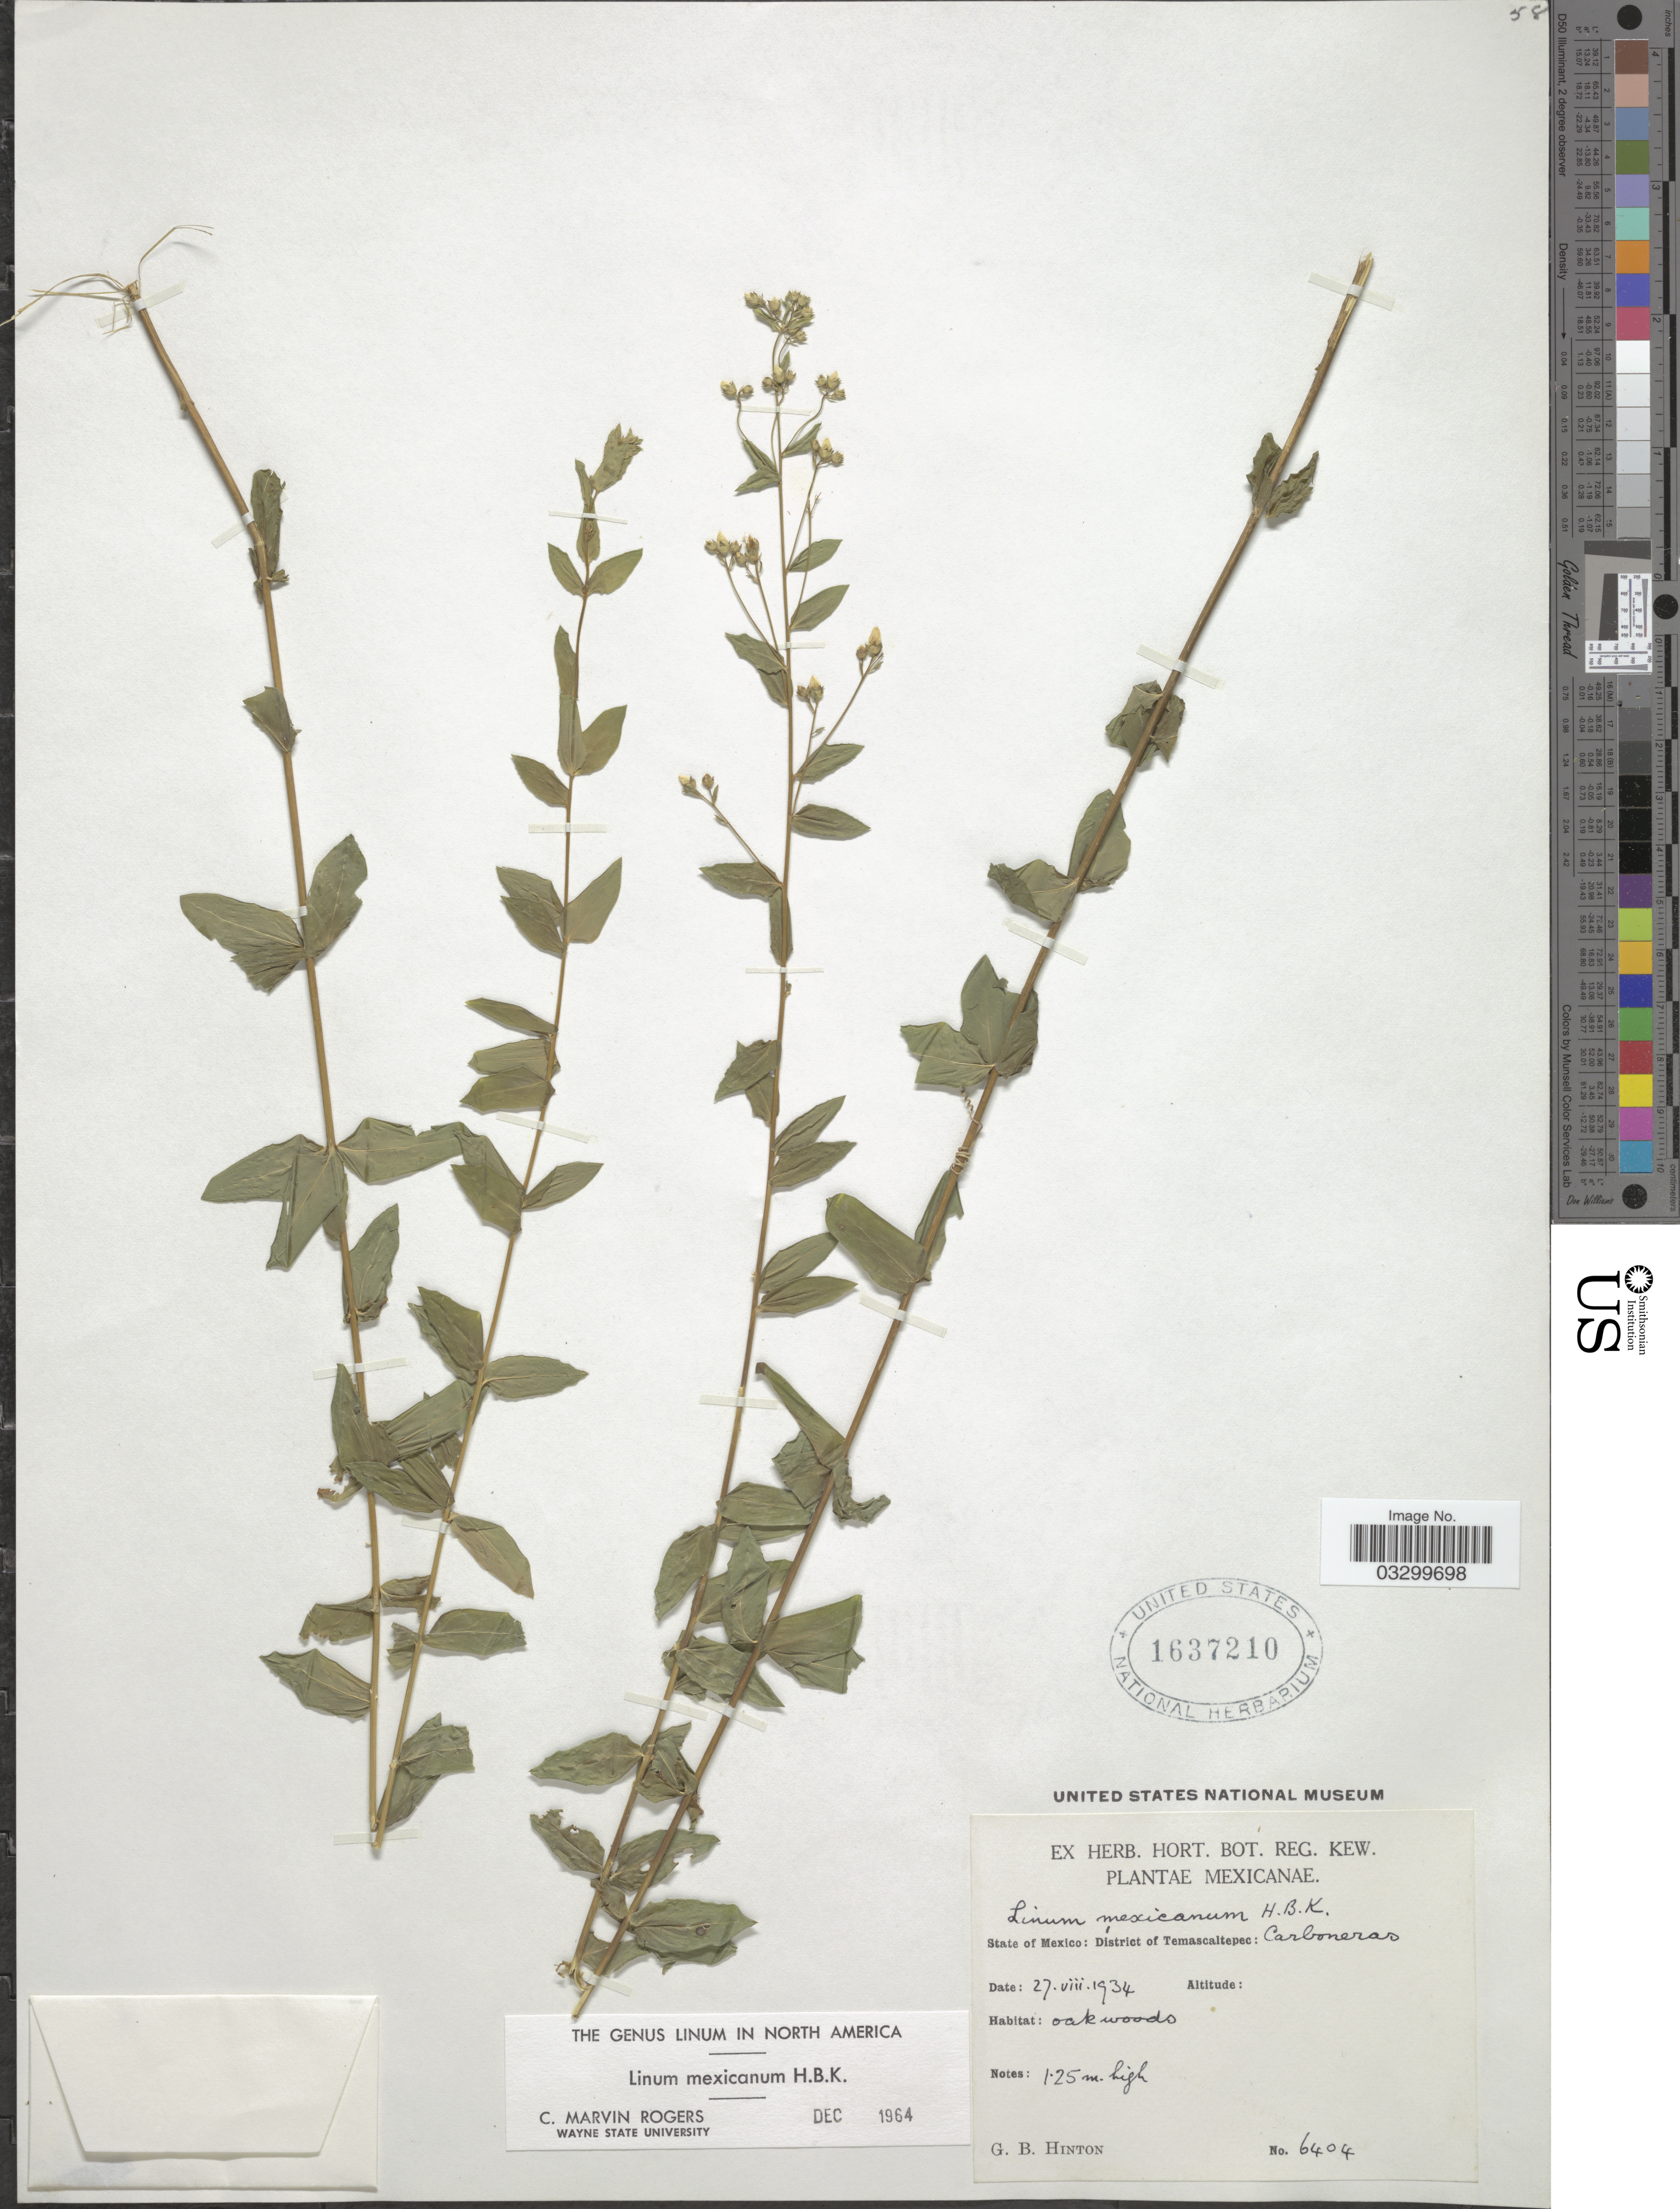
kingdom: Plantae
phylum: Tracheophyta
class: Magnoliopsida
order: Malpighiales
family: Linaceae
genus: Linum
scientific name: Linum mexicanum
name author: Kunth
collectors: G. B. Hinton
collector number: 6404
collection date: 1934-08-27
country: Mexico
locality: District of Temascaltepec: Carboneras.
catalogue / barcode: US 1637210